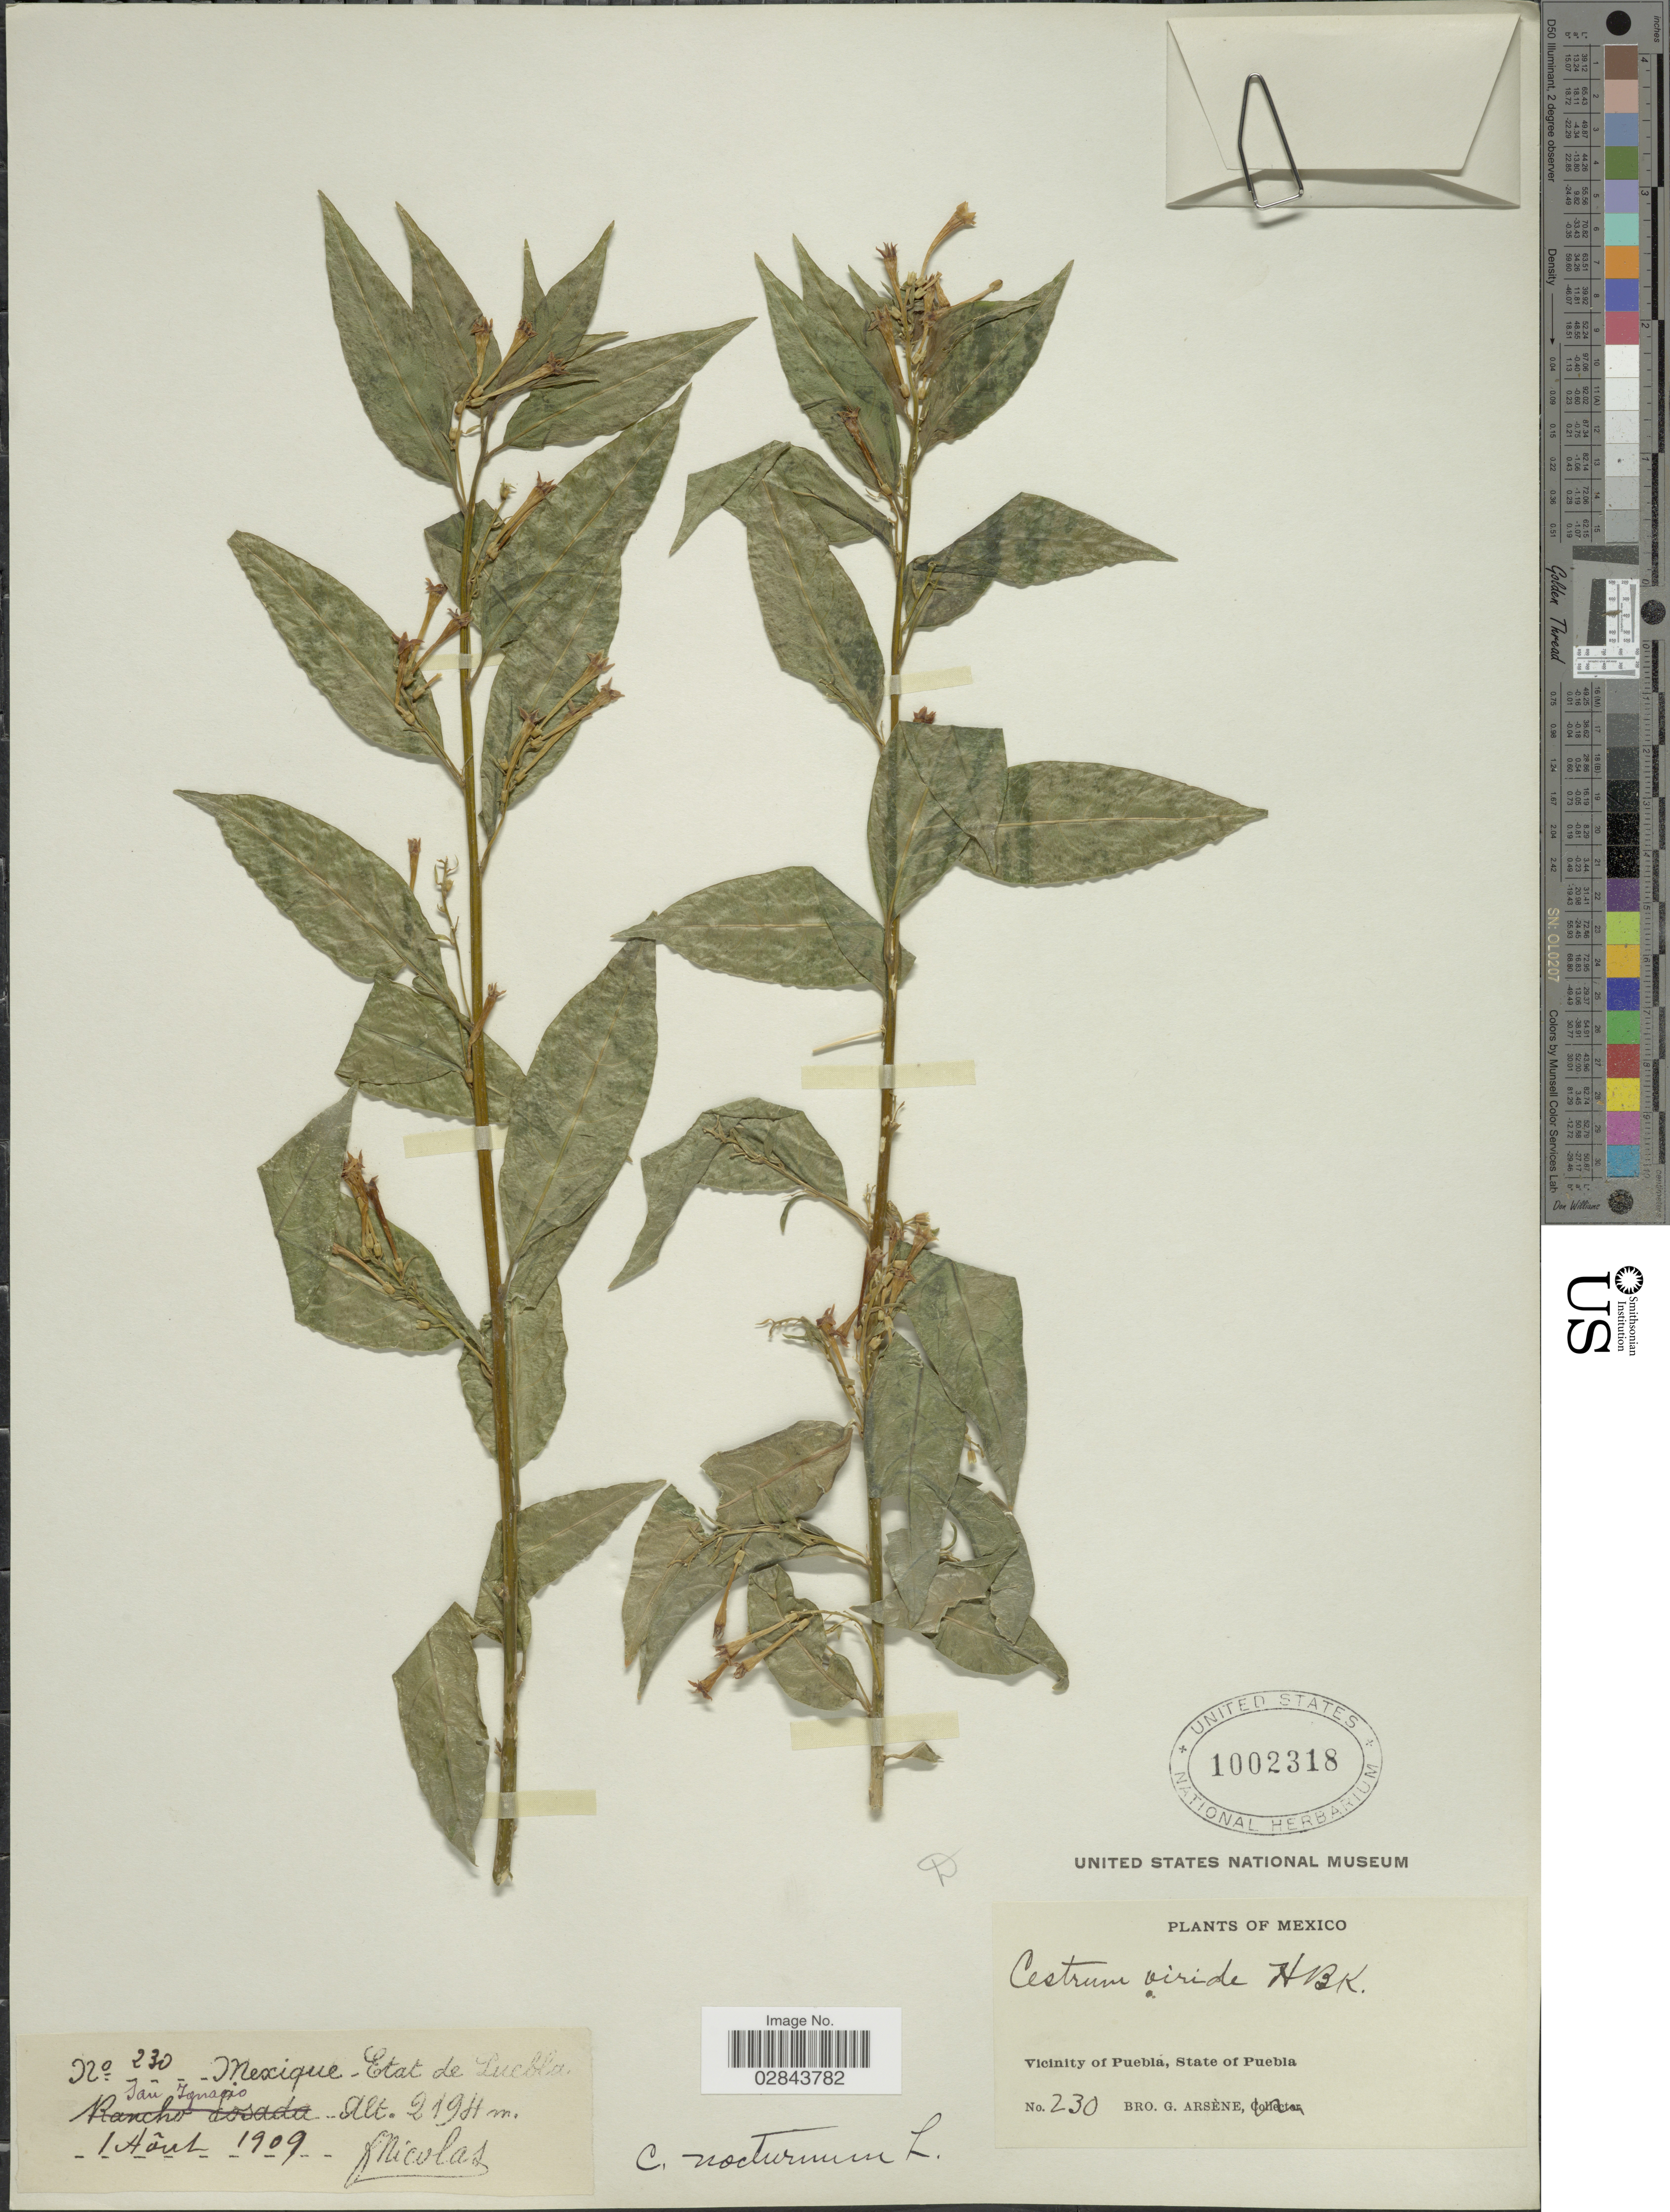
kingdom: Plantae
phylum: Tracheophyta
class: Magnoliopsida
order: Solanales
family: Solanaceae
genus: Cestrum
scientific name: Cestrum nocturnum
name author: L.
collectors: Bro. G. Arsène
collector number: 230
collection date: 1909-08-01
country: Mexico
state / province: Puebla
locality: San Ignacio, Vicinity of Puebla, State of Puebla.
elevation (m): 2194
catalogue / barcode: US 1002318